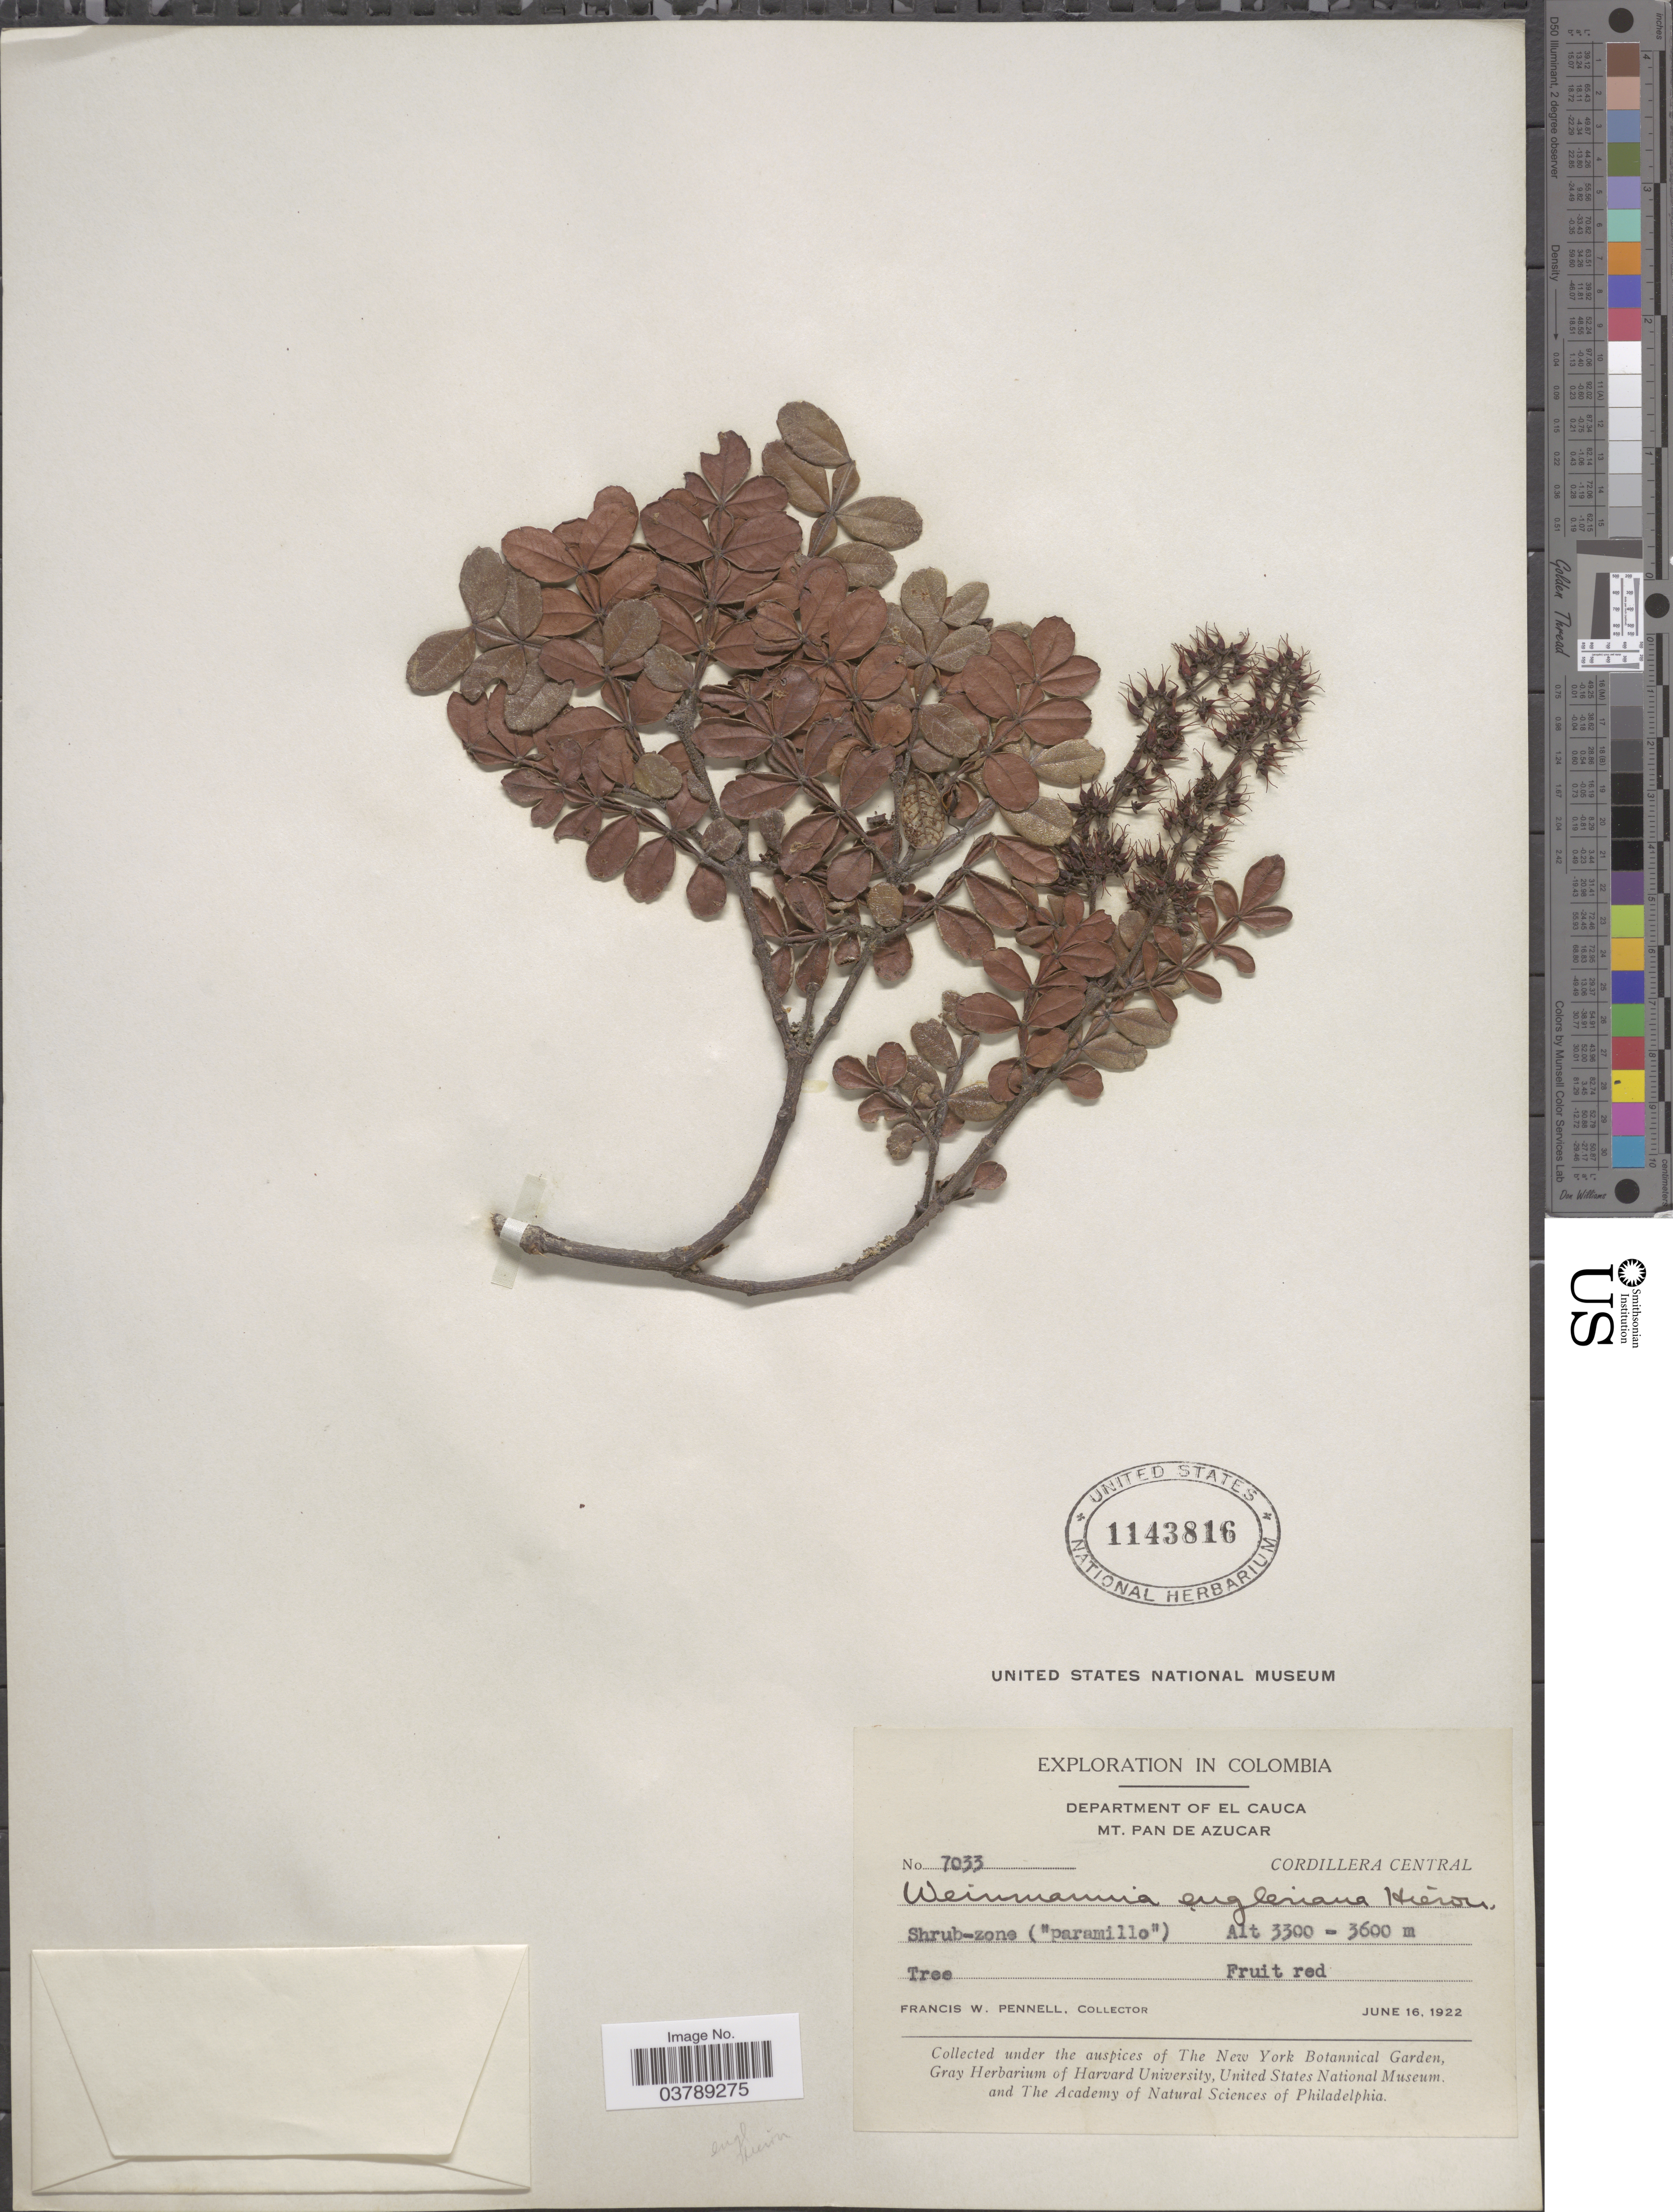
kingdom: Plantae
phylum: Tracheophyta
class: Magnoliopsida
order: Oxalidales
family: Cunoniaceae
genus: Weinmannia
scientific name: Weinmannia mariquitae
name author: Szyszyl.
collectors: F. W. Pennell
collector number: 7033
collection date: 1922-06-16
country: Colombia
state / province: Cauca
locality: Department of El Cauca. Mt. Pan de Azucar. Cordillera Central. Shrub-zone ("parmillo").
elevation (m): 3300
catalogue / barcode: US 1143816